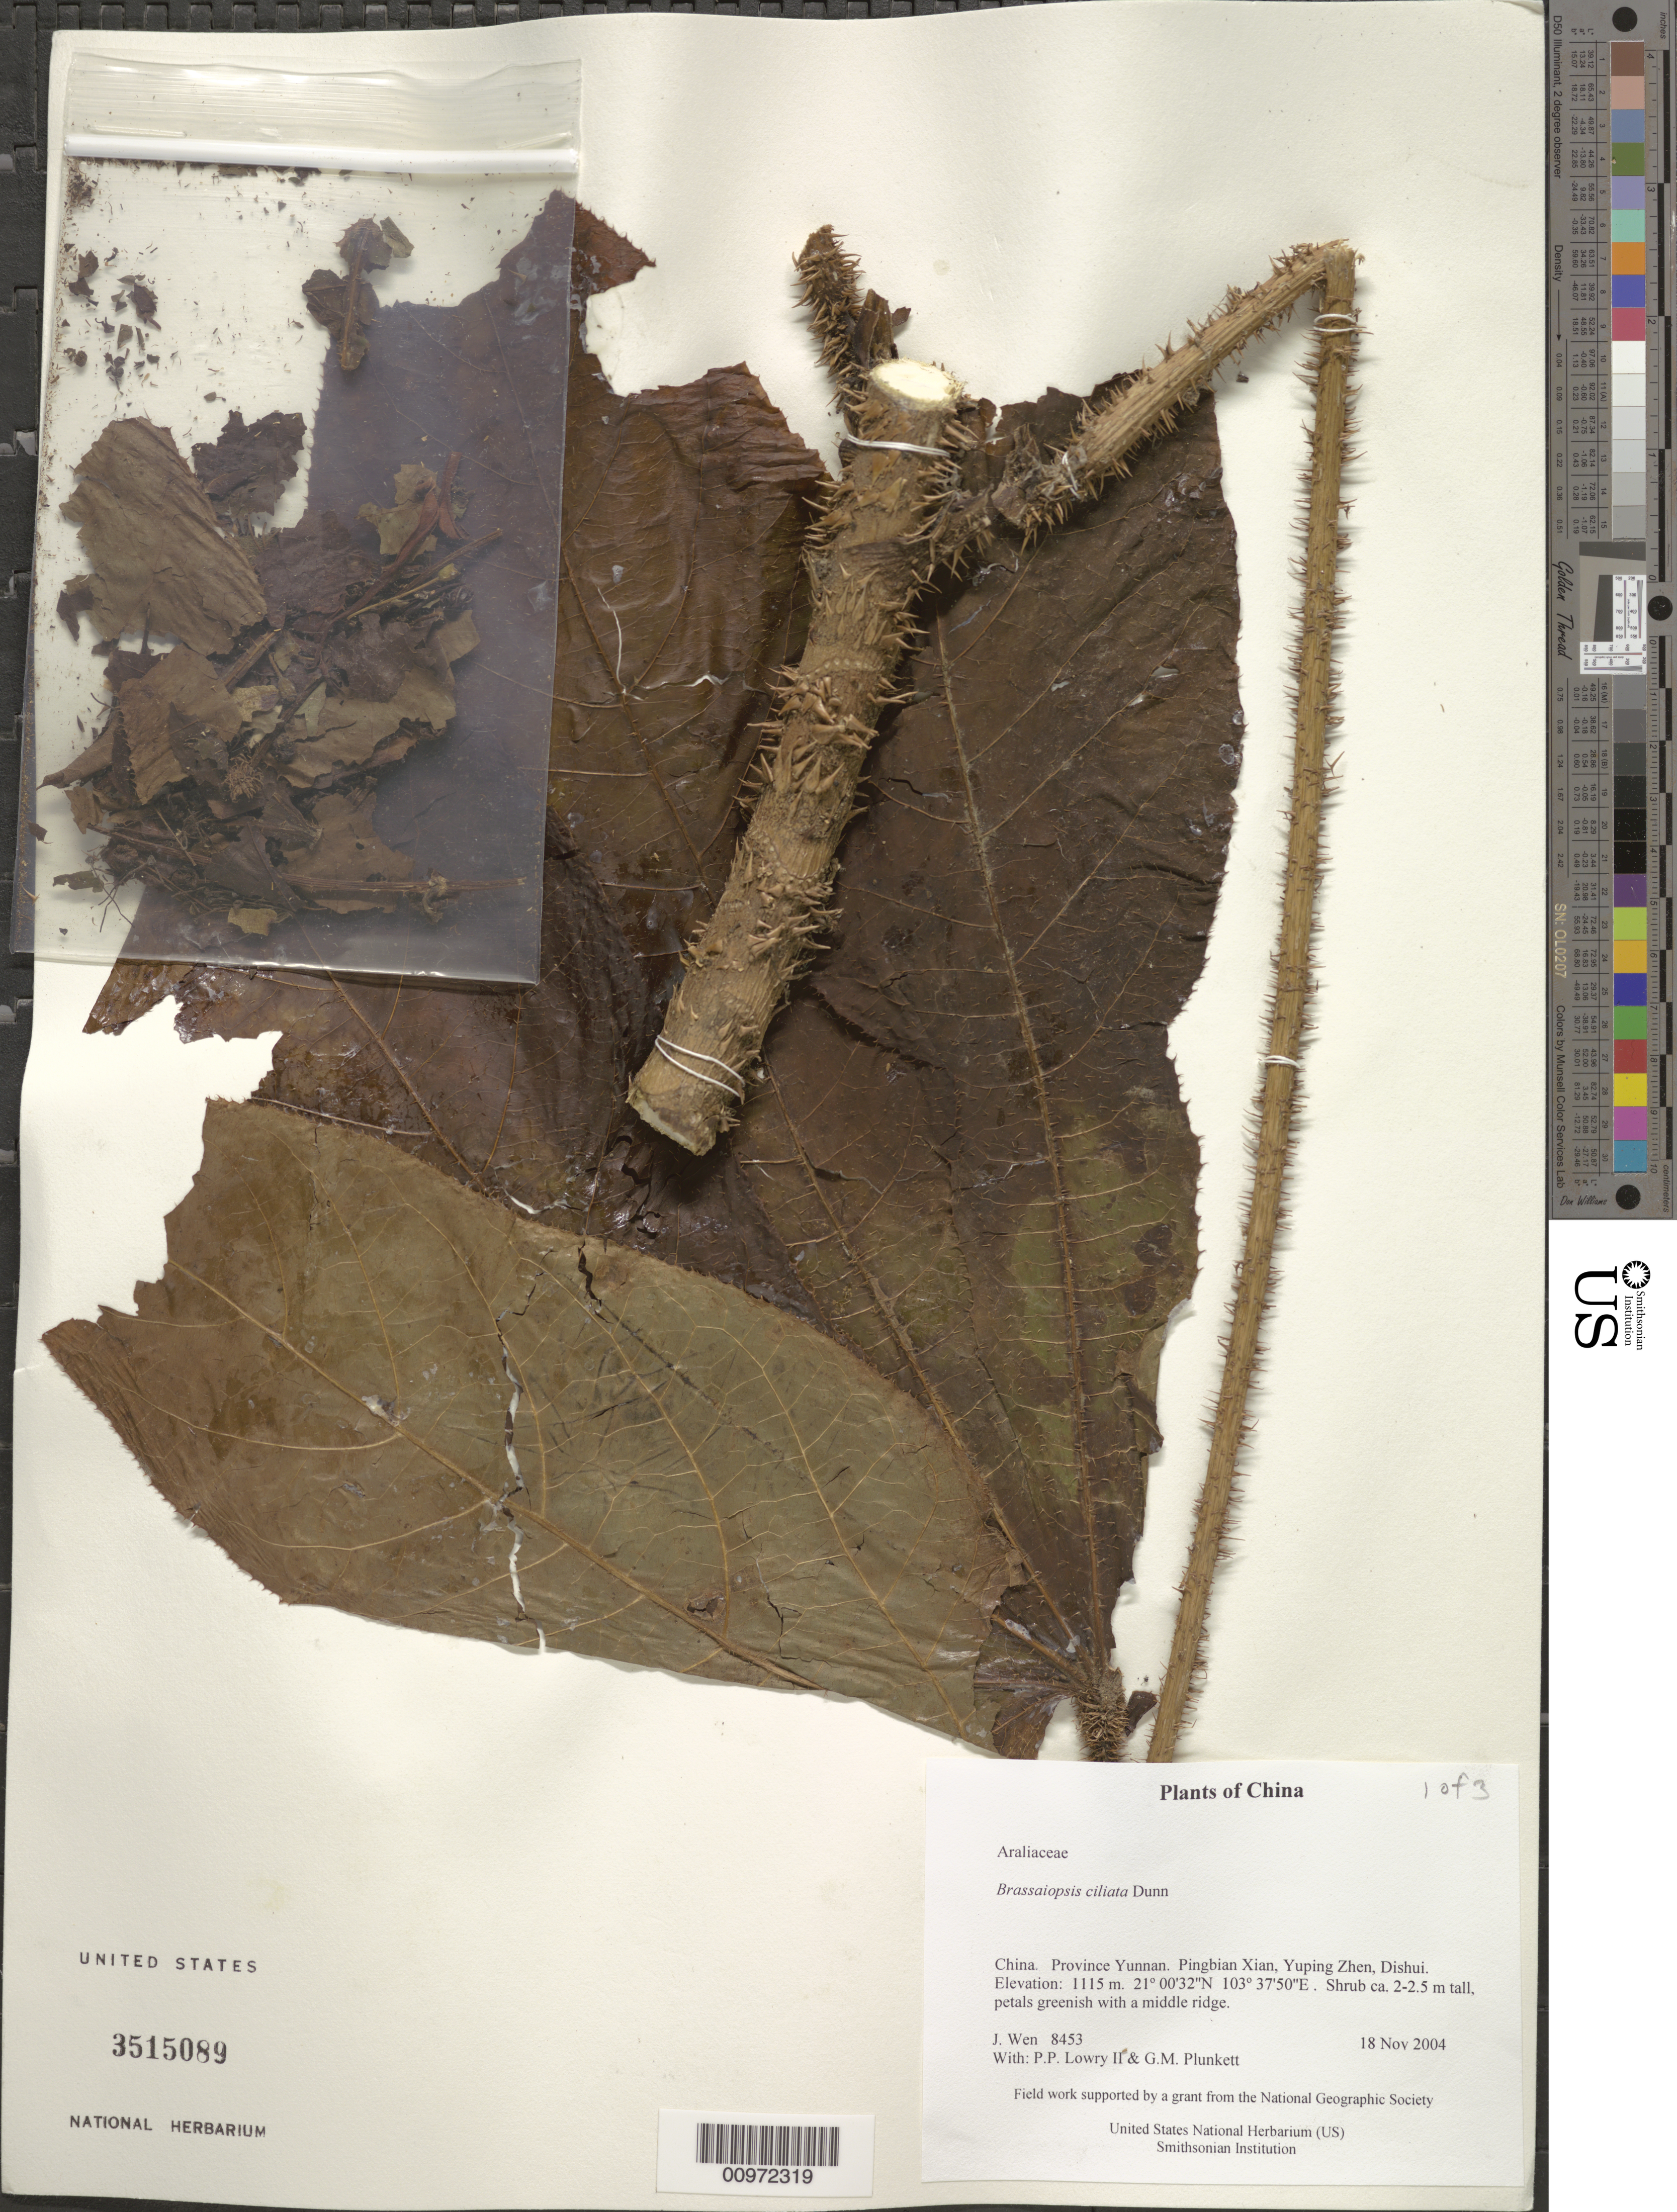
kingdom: Plantae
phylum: Tracheophyta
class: Magnoliopsida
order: Apiales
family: Araliaceae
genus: Brassaiopsis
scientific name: Brassaiopsis ciliata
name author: Dunn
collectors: J. Wen, P. P. Lowry & G. M. Plunkett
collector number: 8453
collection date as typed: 19 Nov 2004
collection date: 2004-11-19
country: China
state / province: Yunnan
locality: Pingbian Xian, Yuping Zhen, Dishui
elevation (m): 1115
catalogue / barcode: US 3515089